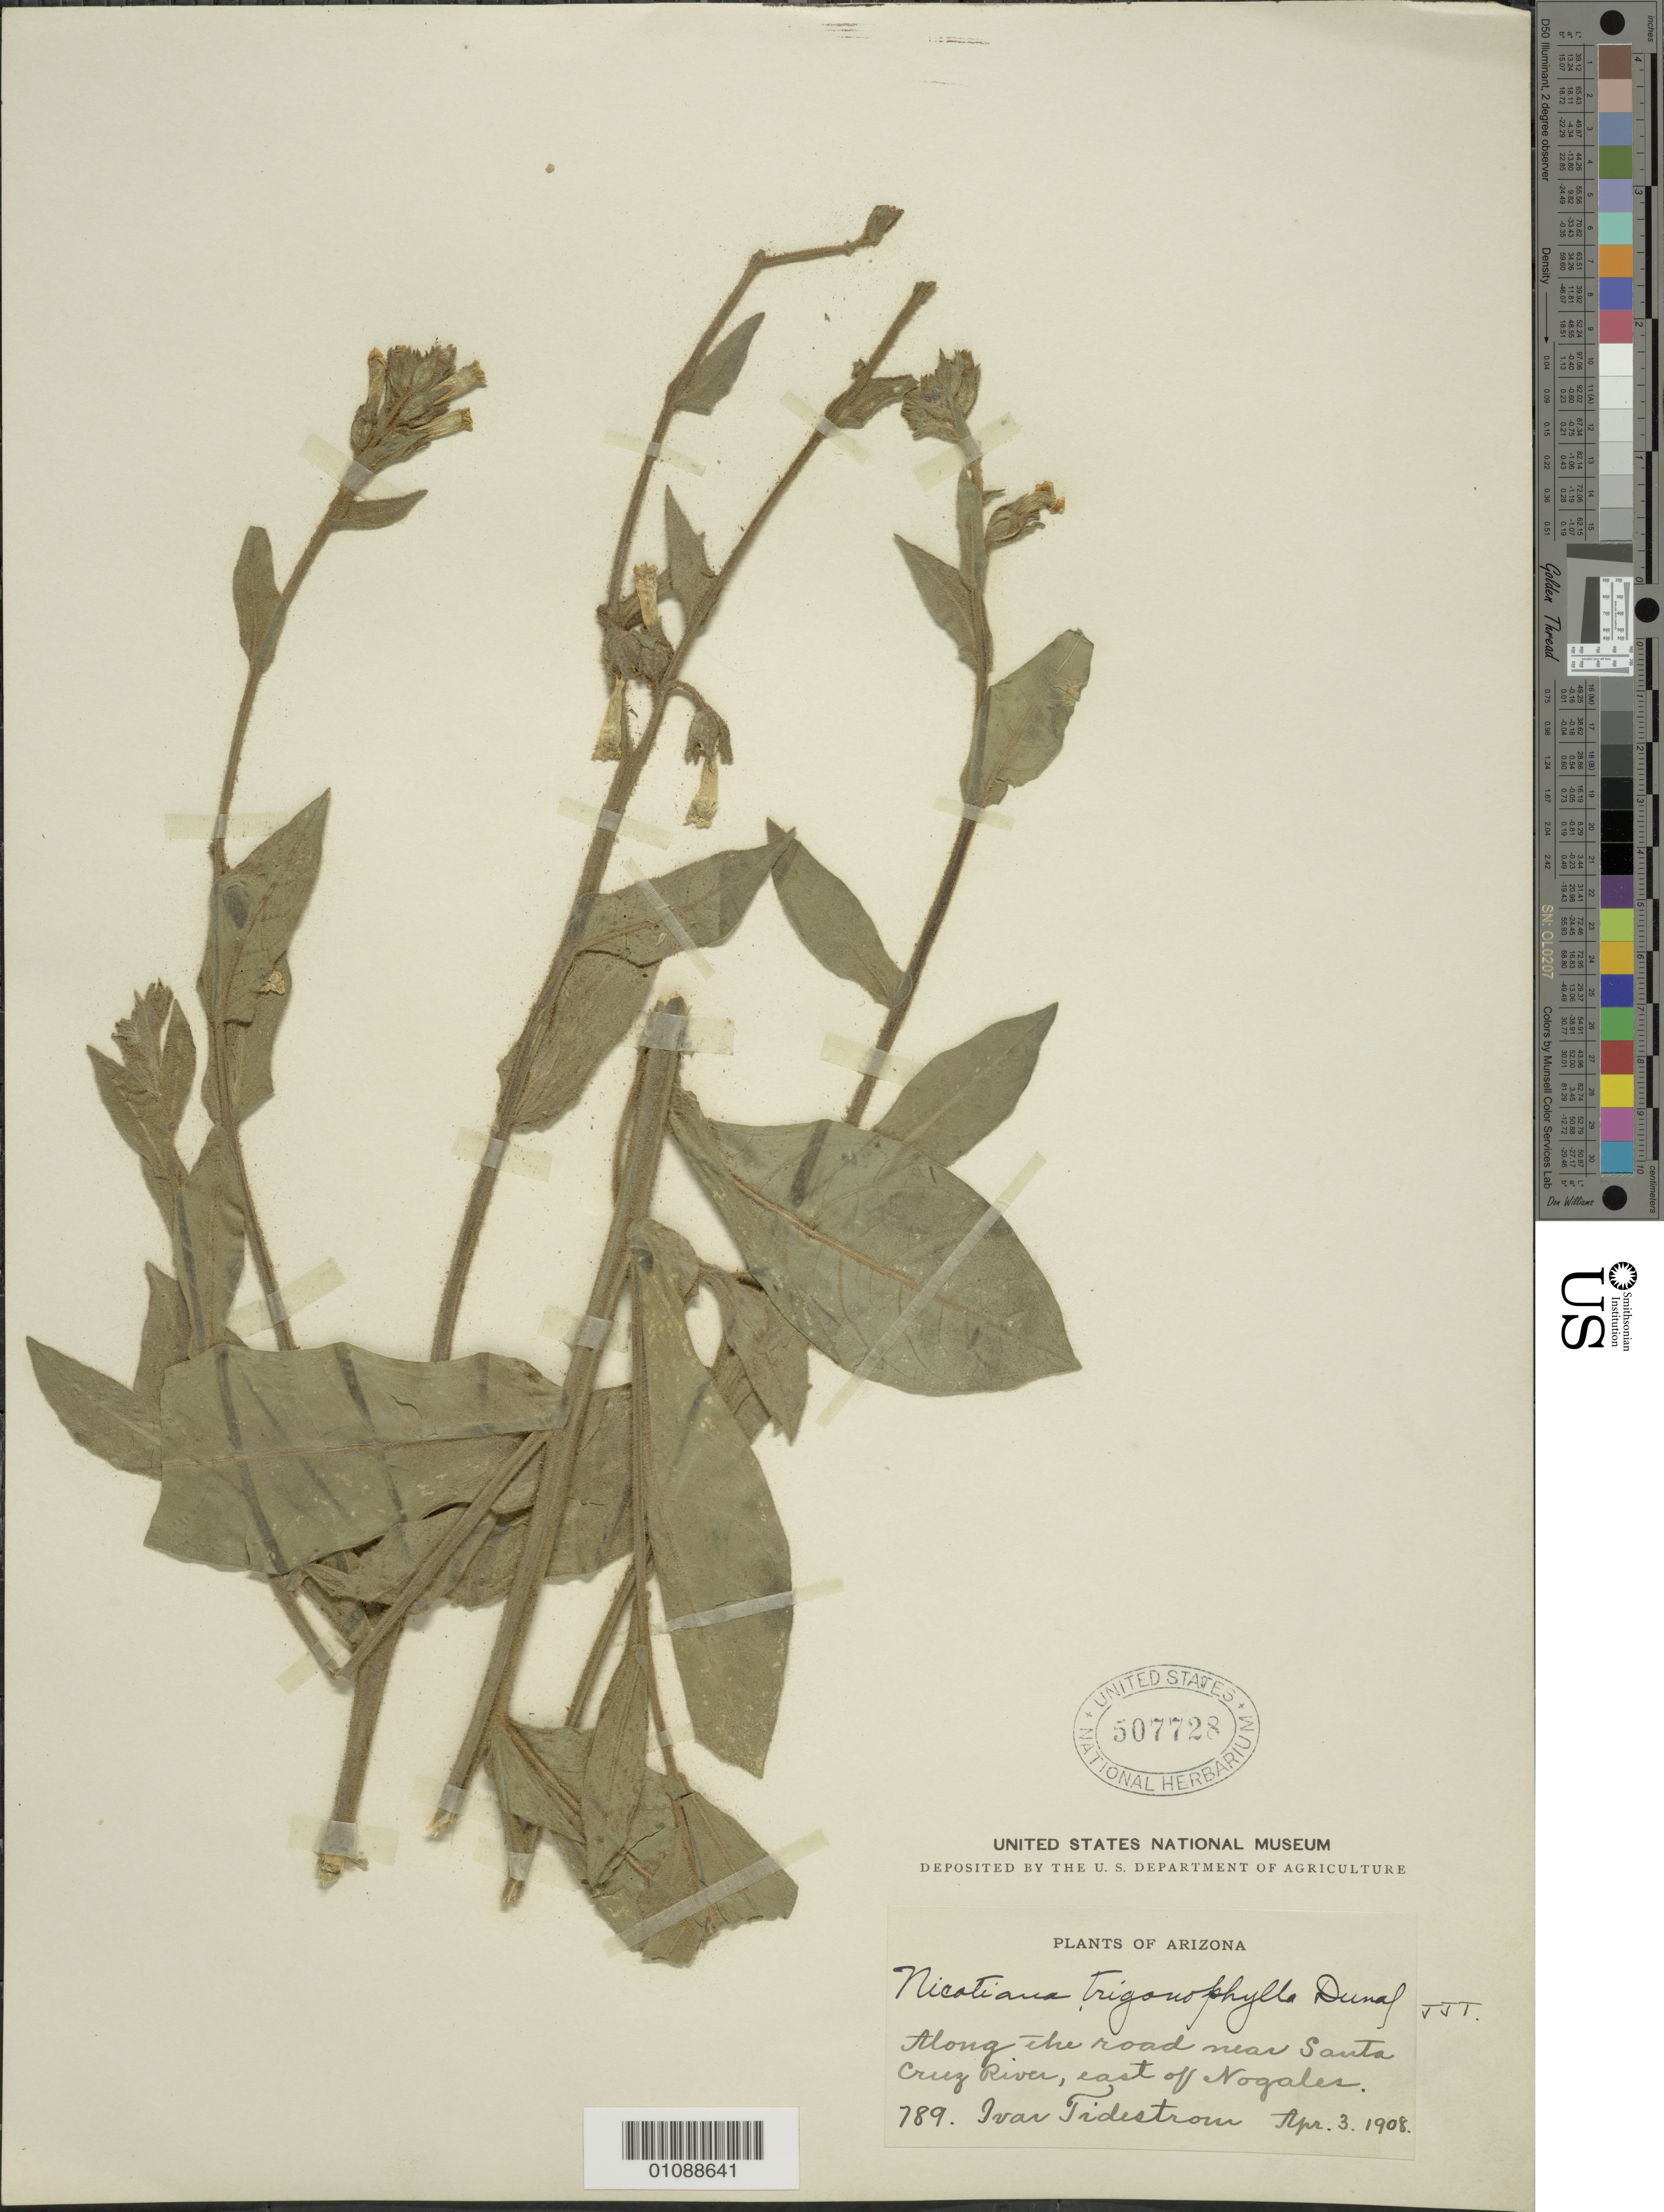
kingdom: Plantae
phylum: Tracheophyta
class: Magnoliopsida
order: Solanales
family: Solanaceae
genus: Nicotiana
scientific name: Nicotiana trigonophylla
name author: Dunal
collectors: I. F. Tidestrom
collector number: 789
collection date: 1908-04-03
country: United States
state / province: Arizona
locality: Along the road near Santa Cruz River, east of Nogales.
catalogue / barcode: US 507728